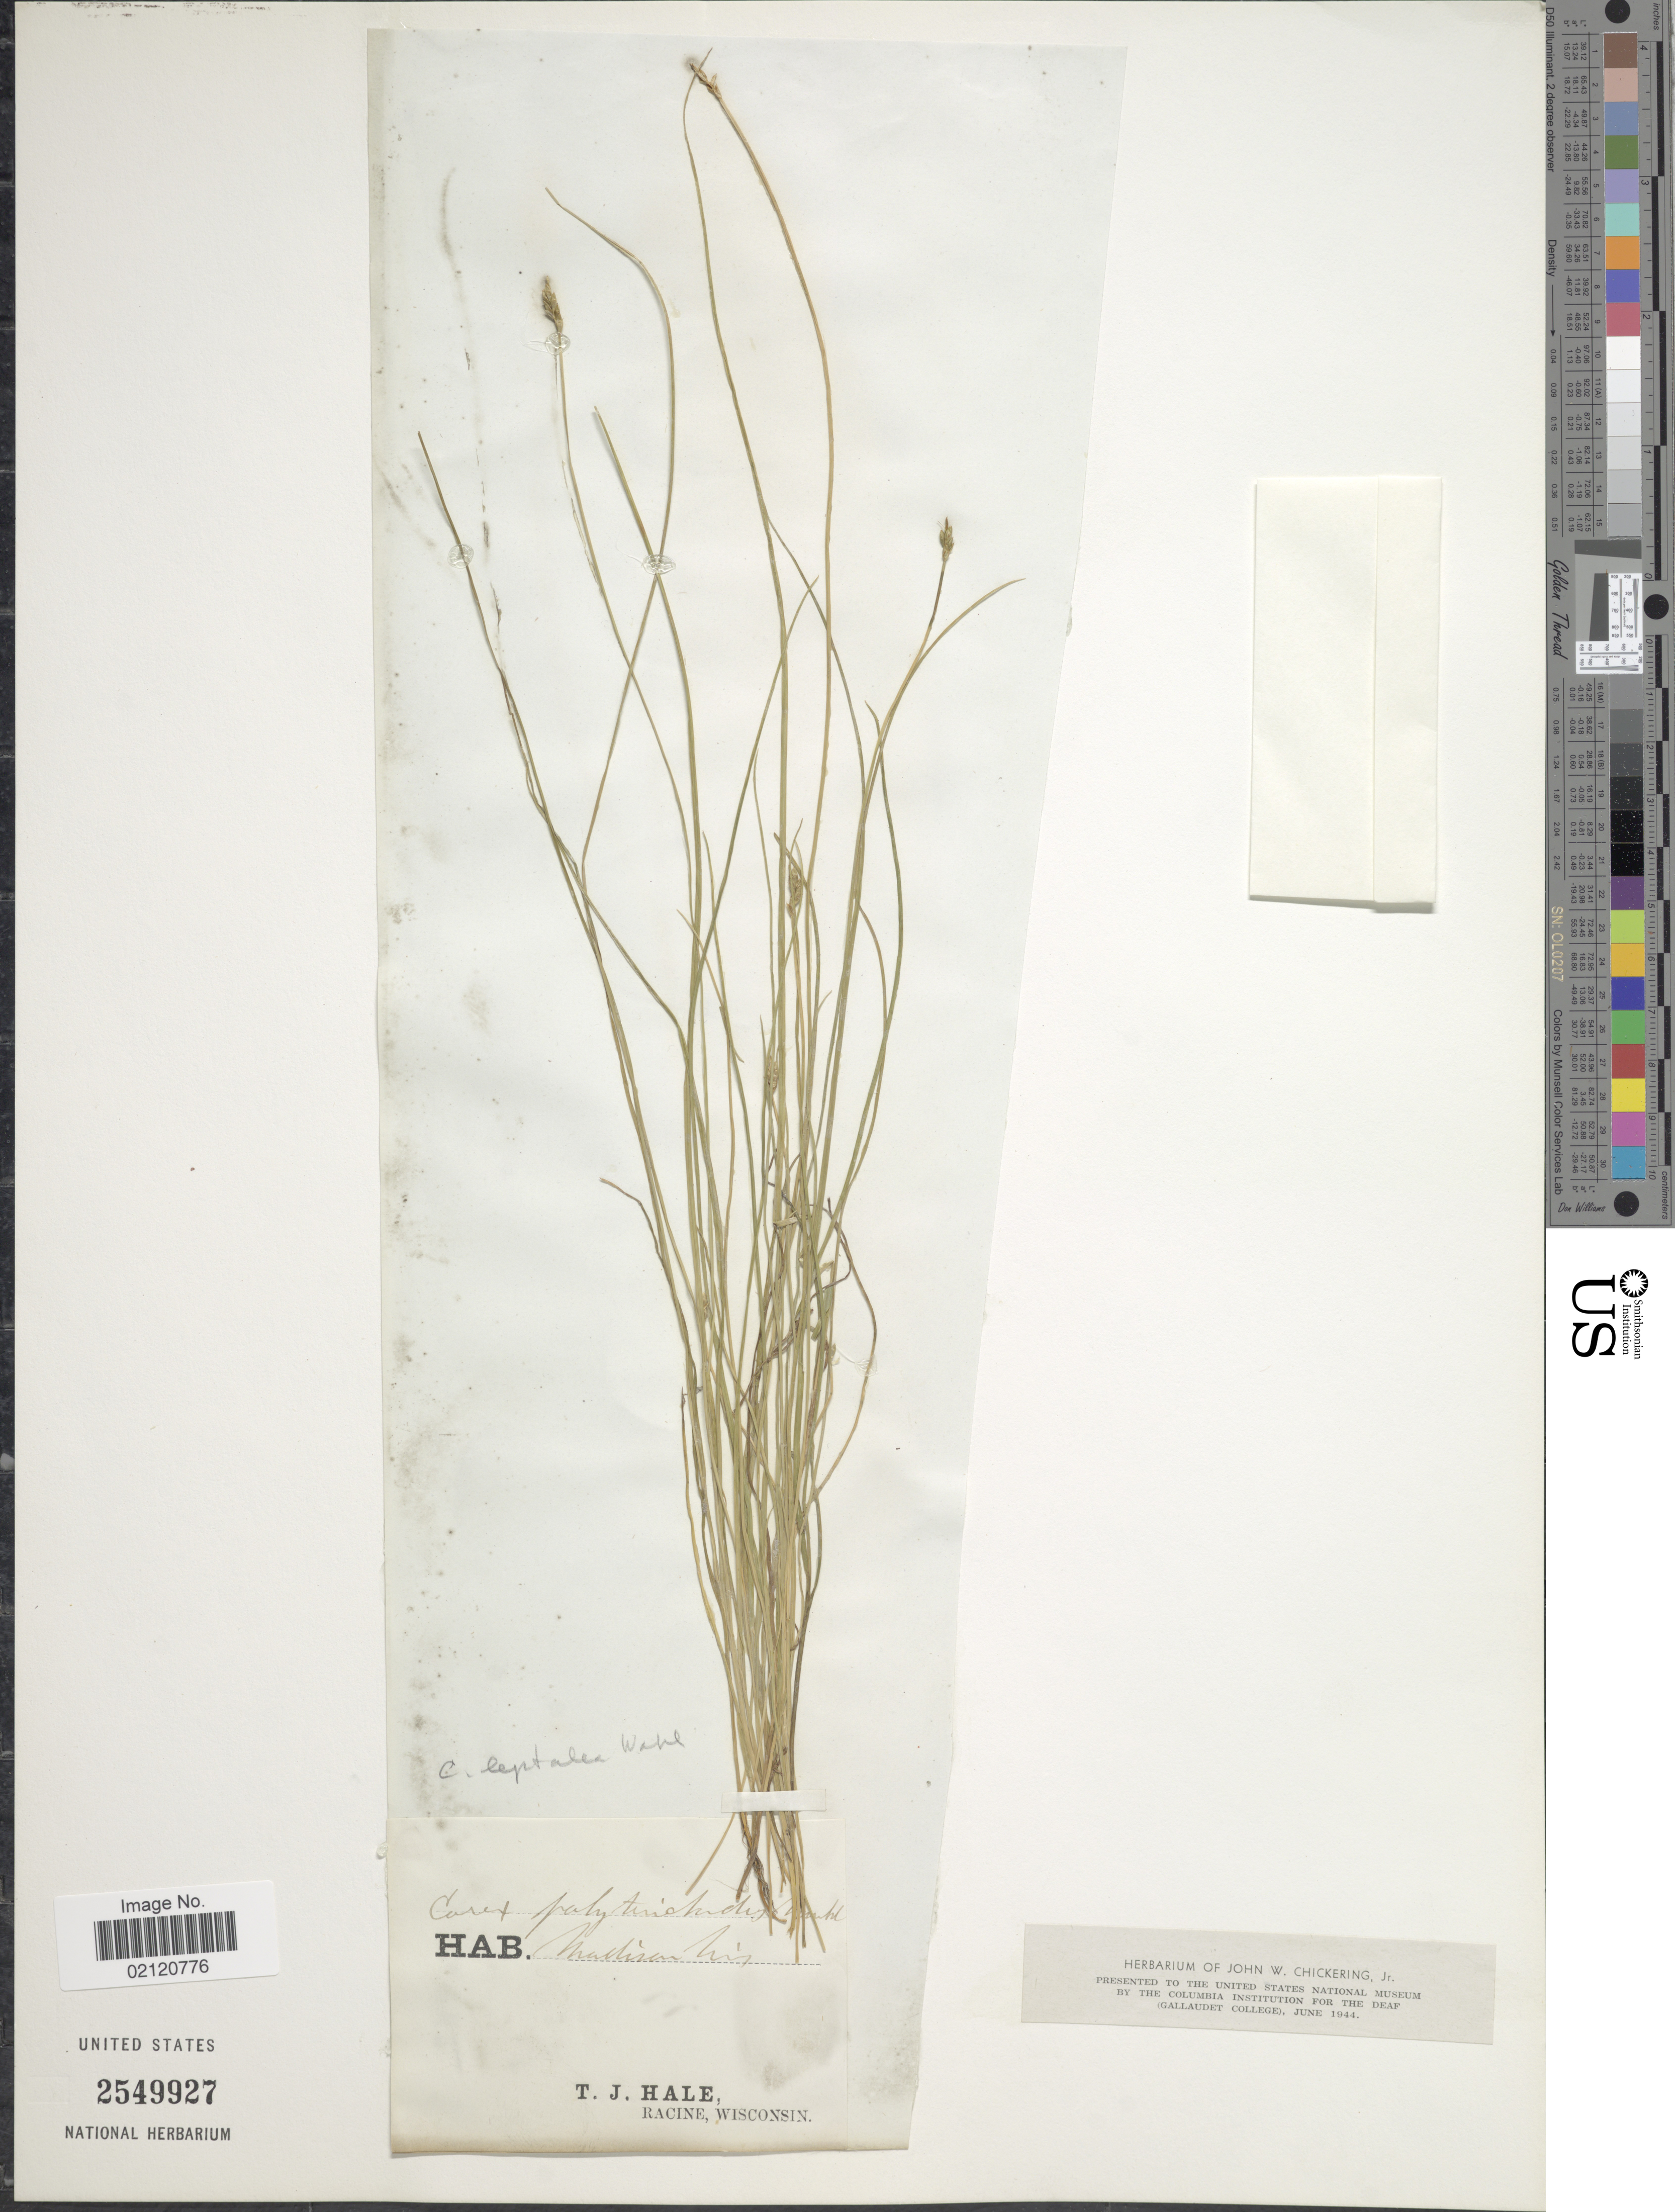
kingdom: Plantae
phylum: Tracheophyta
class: Liliopsida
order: Poales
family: Cyperaceae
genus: Carex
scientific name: Carex leptalea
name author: Wahlenb.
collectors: T. Hale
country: United States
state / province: Wisconsin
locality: Madison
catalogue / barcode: US 2549927